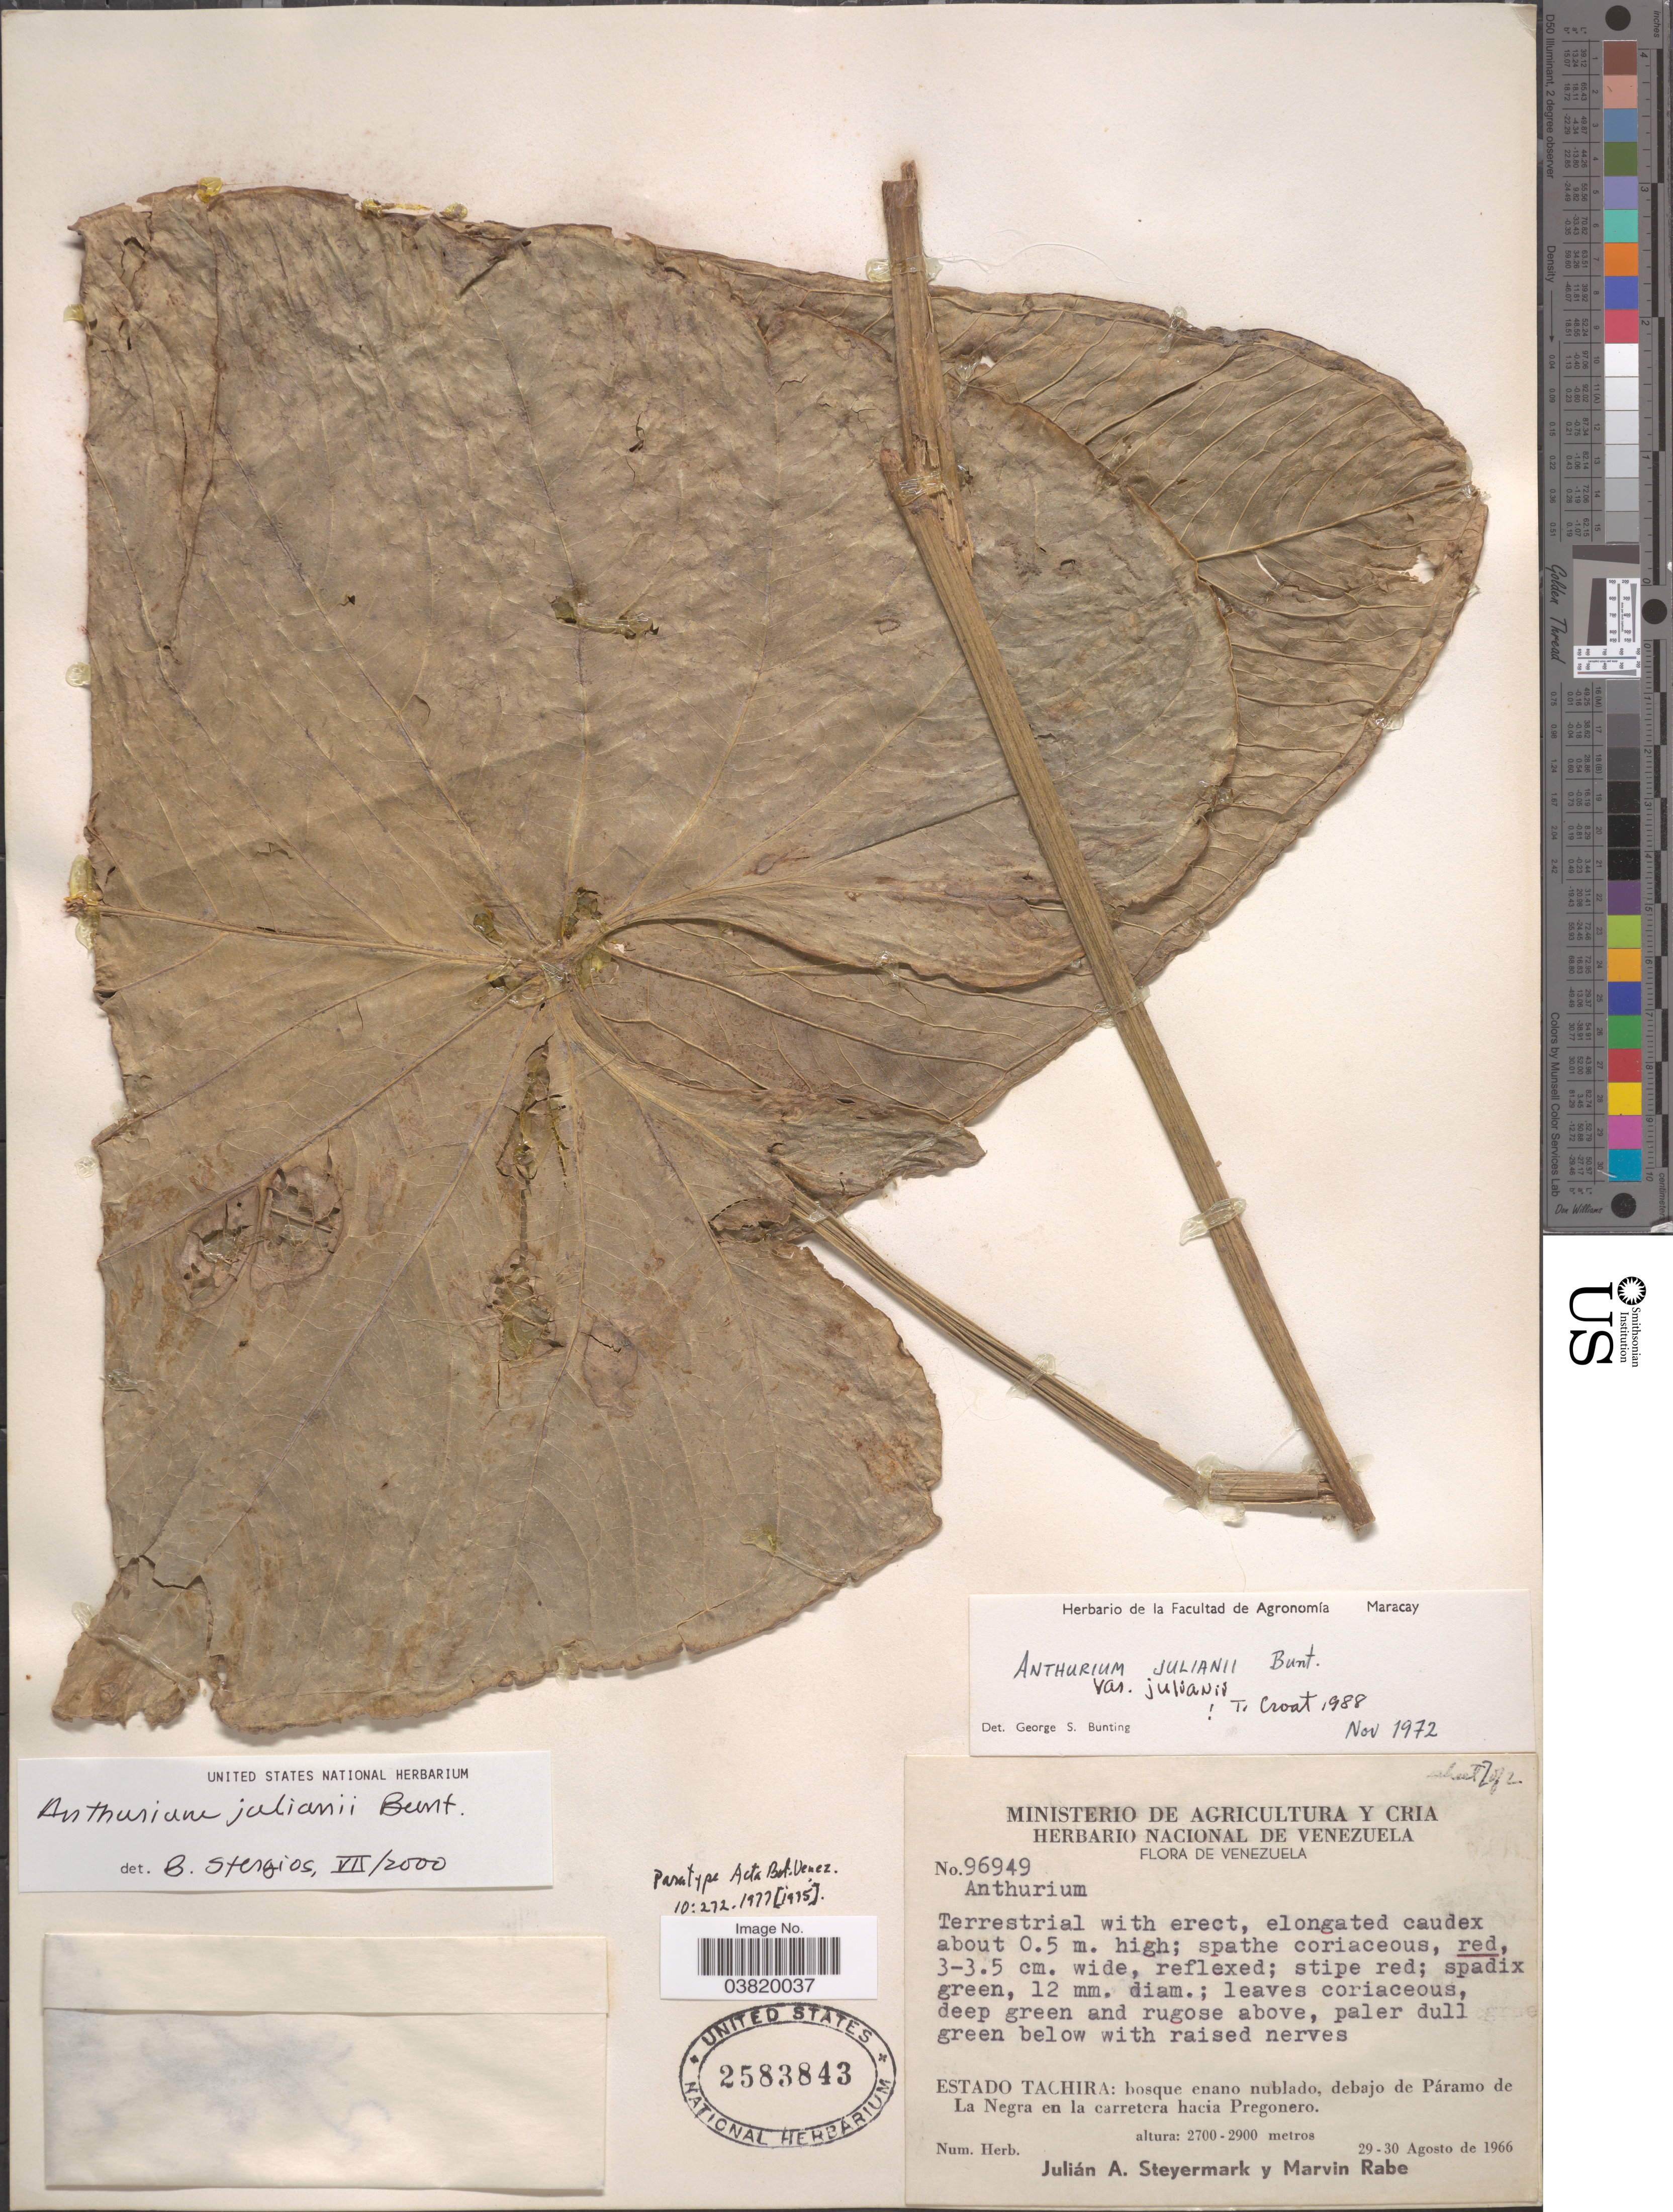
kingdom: Plantae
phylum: Tracheophyta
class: Liliopsida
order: Alismatales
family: Araceae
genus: Anthurium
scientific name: Anthurium julianii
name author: G.S. Bunting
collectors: J. Steyermark & M. Rabe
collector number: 96949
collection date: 1966-08-29/1966-08-30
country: Venezuela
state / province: Tachira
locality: Bosque enano nublado, debajo de Páramo de La Negra en la carretera hacia Pregonero.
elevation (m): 2700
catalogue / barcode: US 2583843